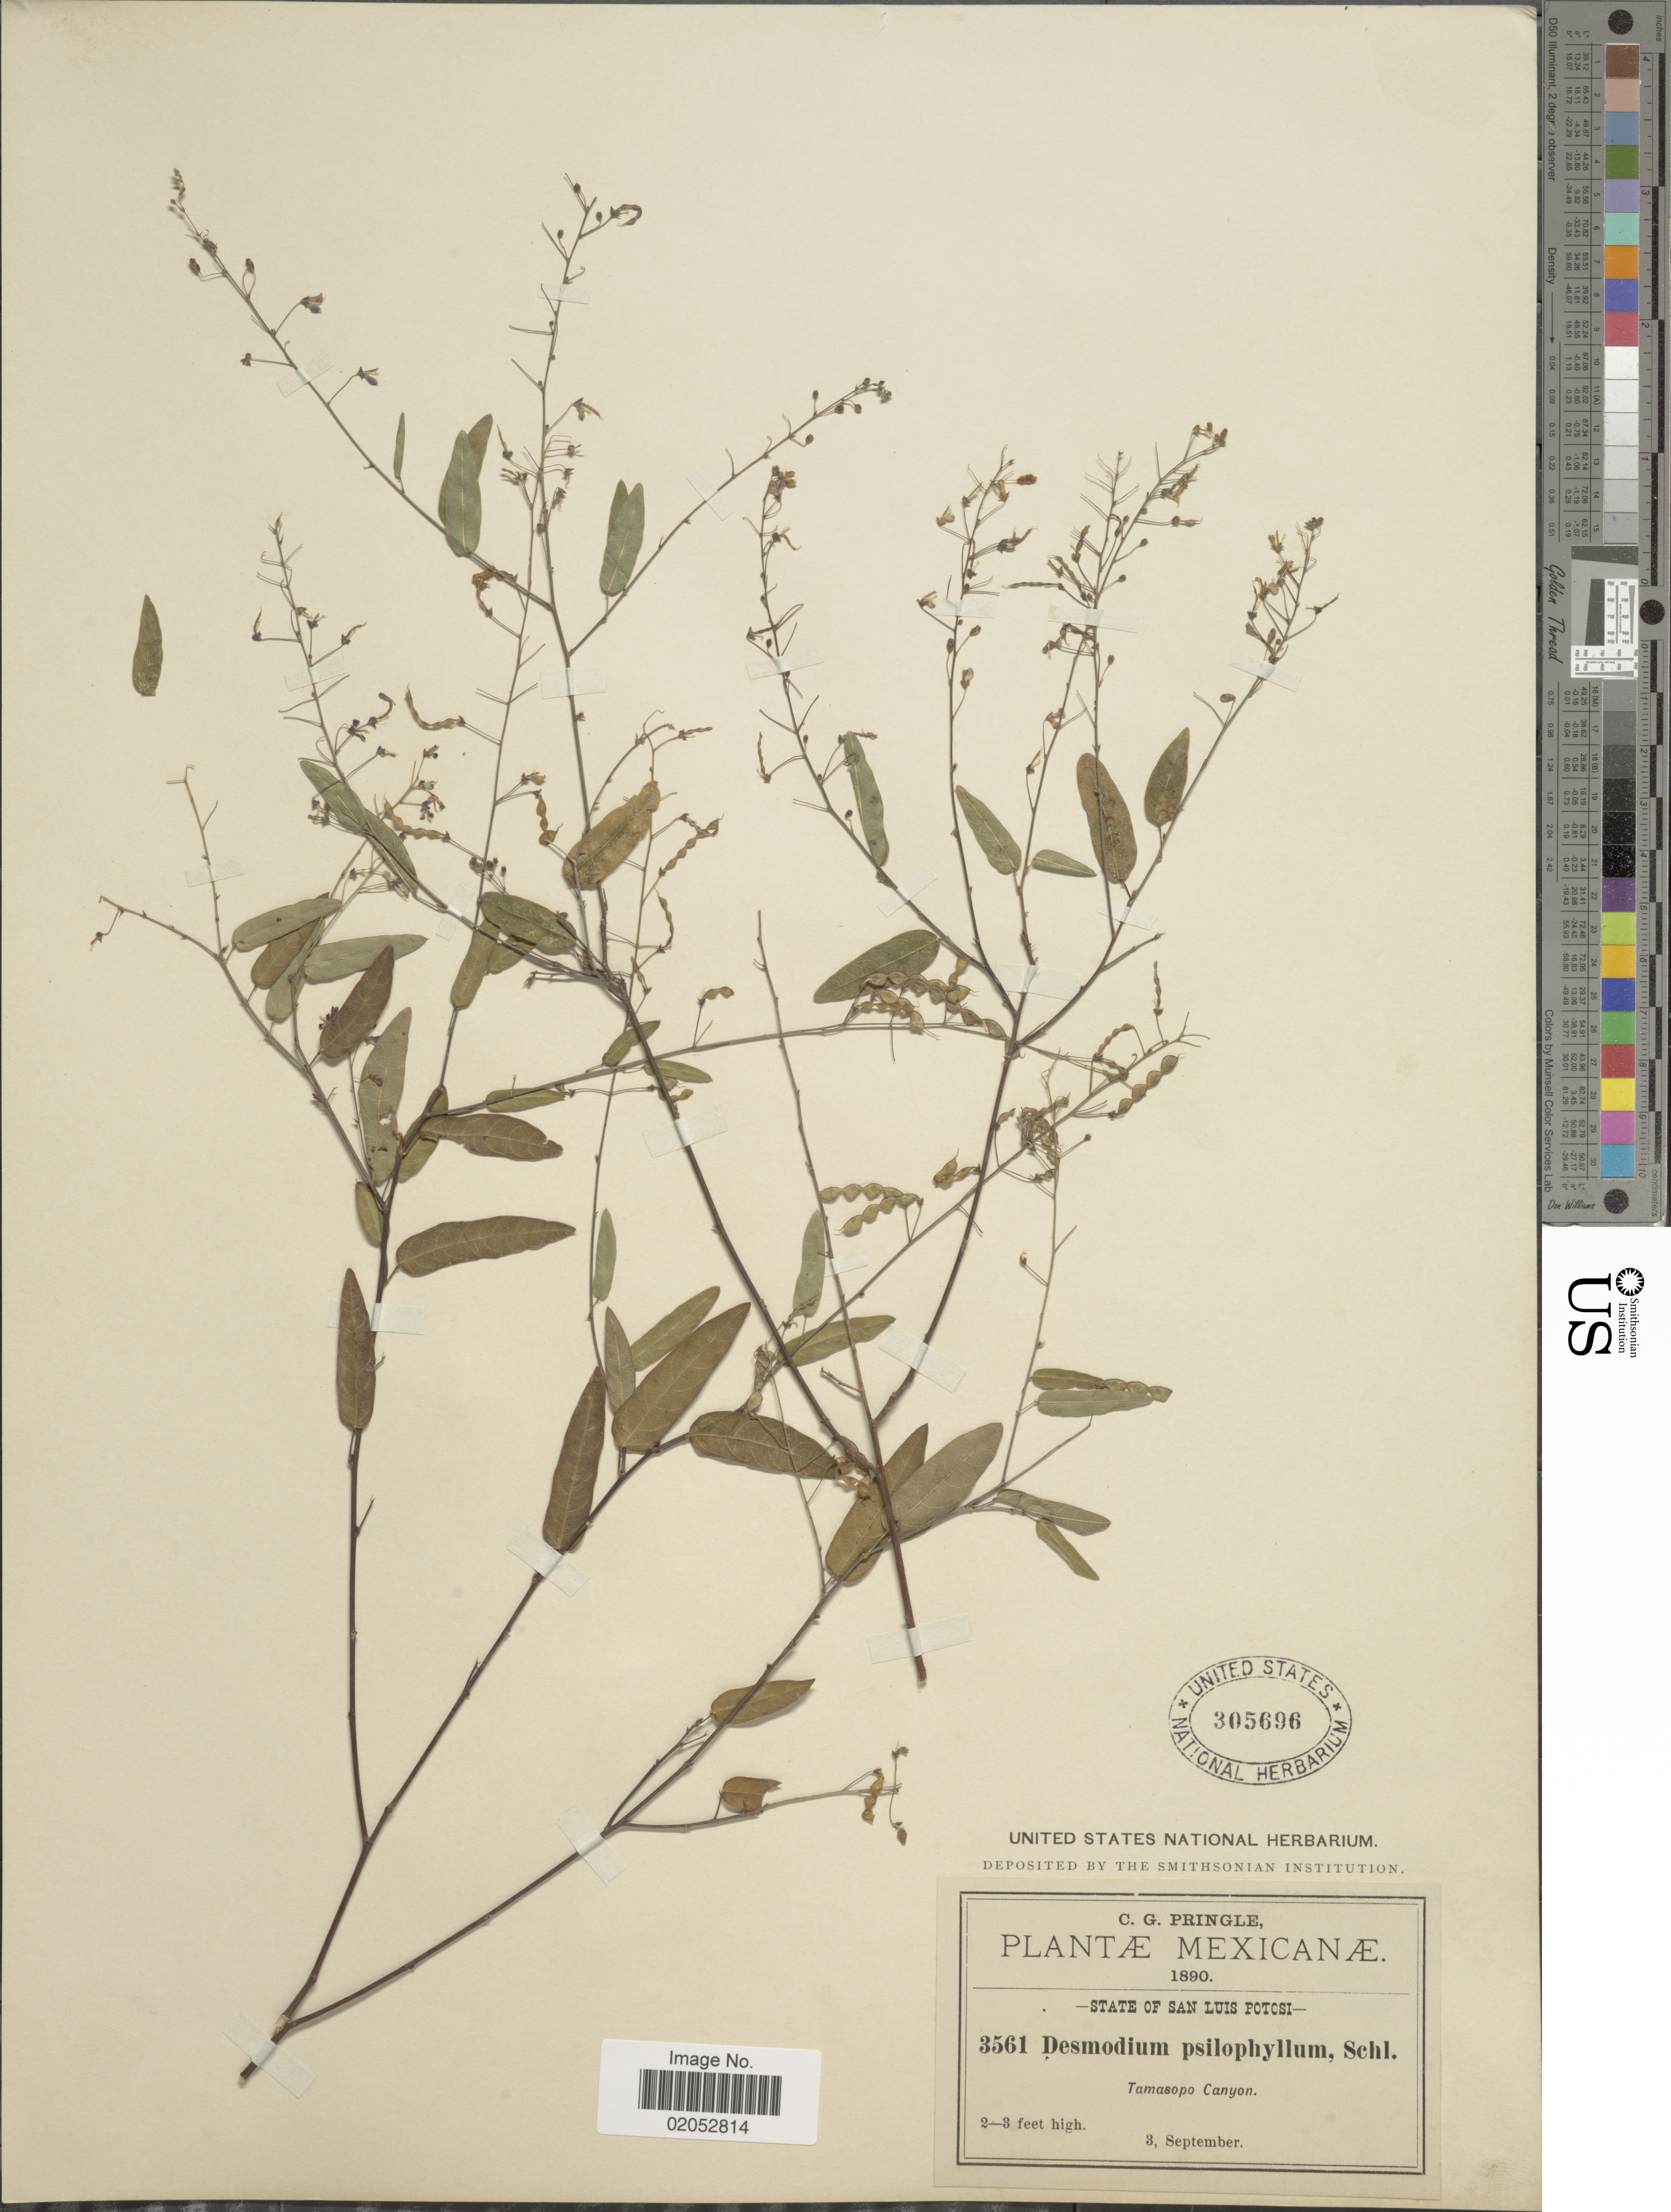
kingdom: Plantae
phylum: Tracheophyta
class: Magnoliopsida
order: Fabales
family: Fabaceae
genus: Desmodium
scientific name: Desmodium psilophyllum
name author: Schltdl.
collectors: C. G. Pringle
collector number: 3561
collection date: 1890-09-03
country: Mexico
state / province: San Luis Potosí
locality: Tamasopo Canyon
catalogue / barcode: US 305696